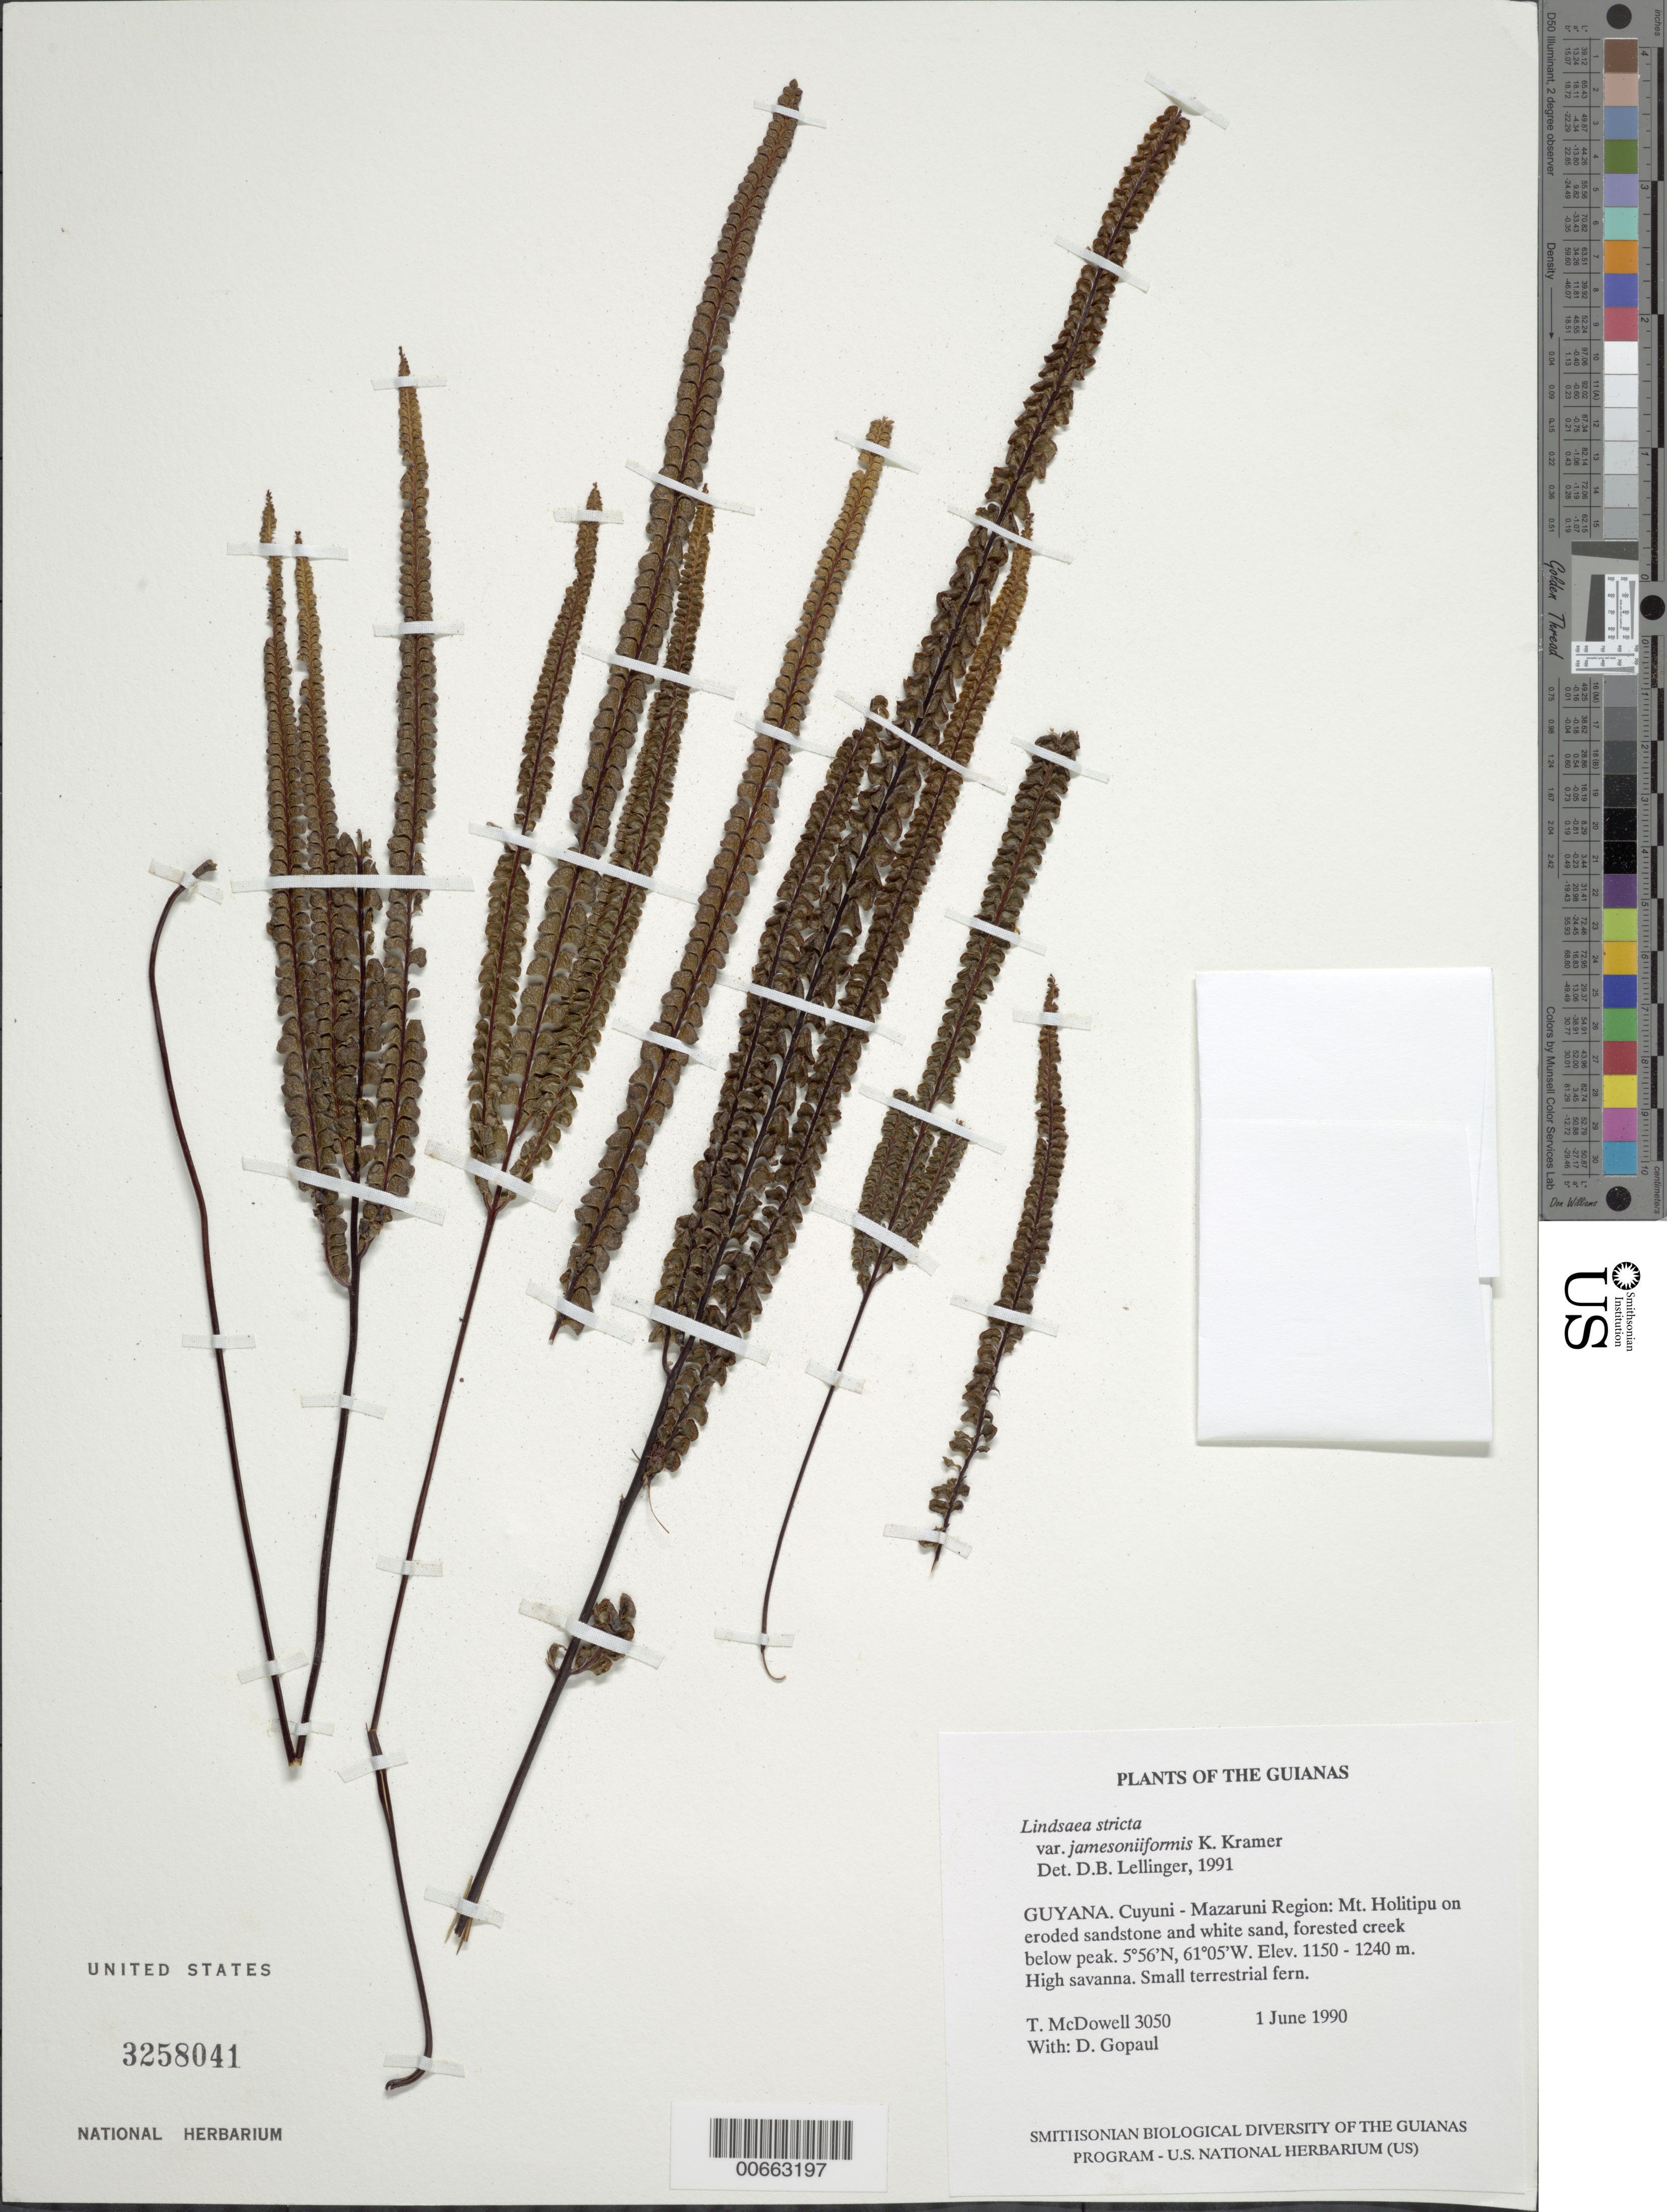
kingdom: Plantae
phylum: Tracheophyta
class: Polypodiopsida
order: Polypodiales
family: Lindsaeaceae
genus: Lindsaea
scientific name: Lindsaea stricta var. jamesoniiformis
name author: K.U. Kramer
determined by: Lellinger, David B., (BOT), Smithsonian Institution - National Museum of Natural History (UNITED STATES)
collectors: T. McDowell, D. Hughs & D. Gopaul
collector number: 3050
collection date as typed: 1 June 1990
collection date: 1990-06-01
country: Guyana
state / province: Cuyuni-Mazaruni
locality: Mt. Holitipu camp, below peak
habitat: Forested creek, high savanna. Eroded sandstone and white sand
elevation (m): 1150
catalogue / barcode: US 3258041